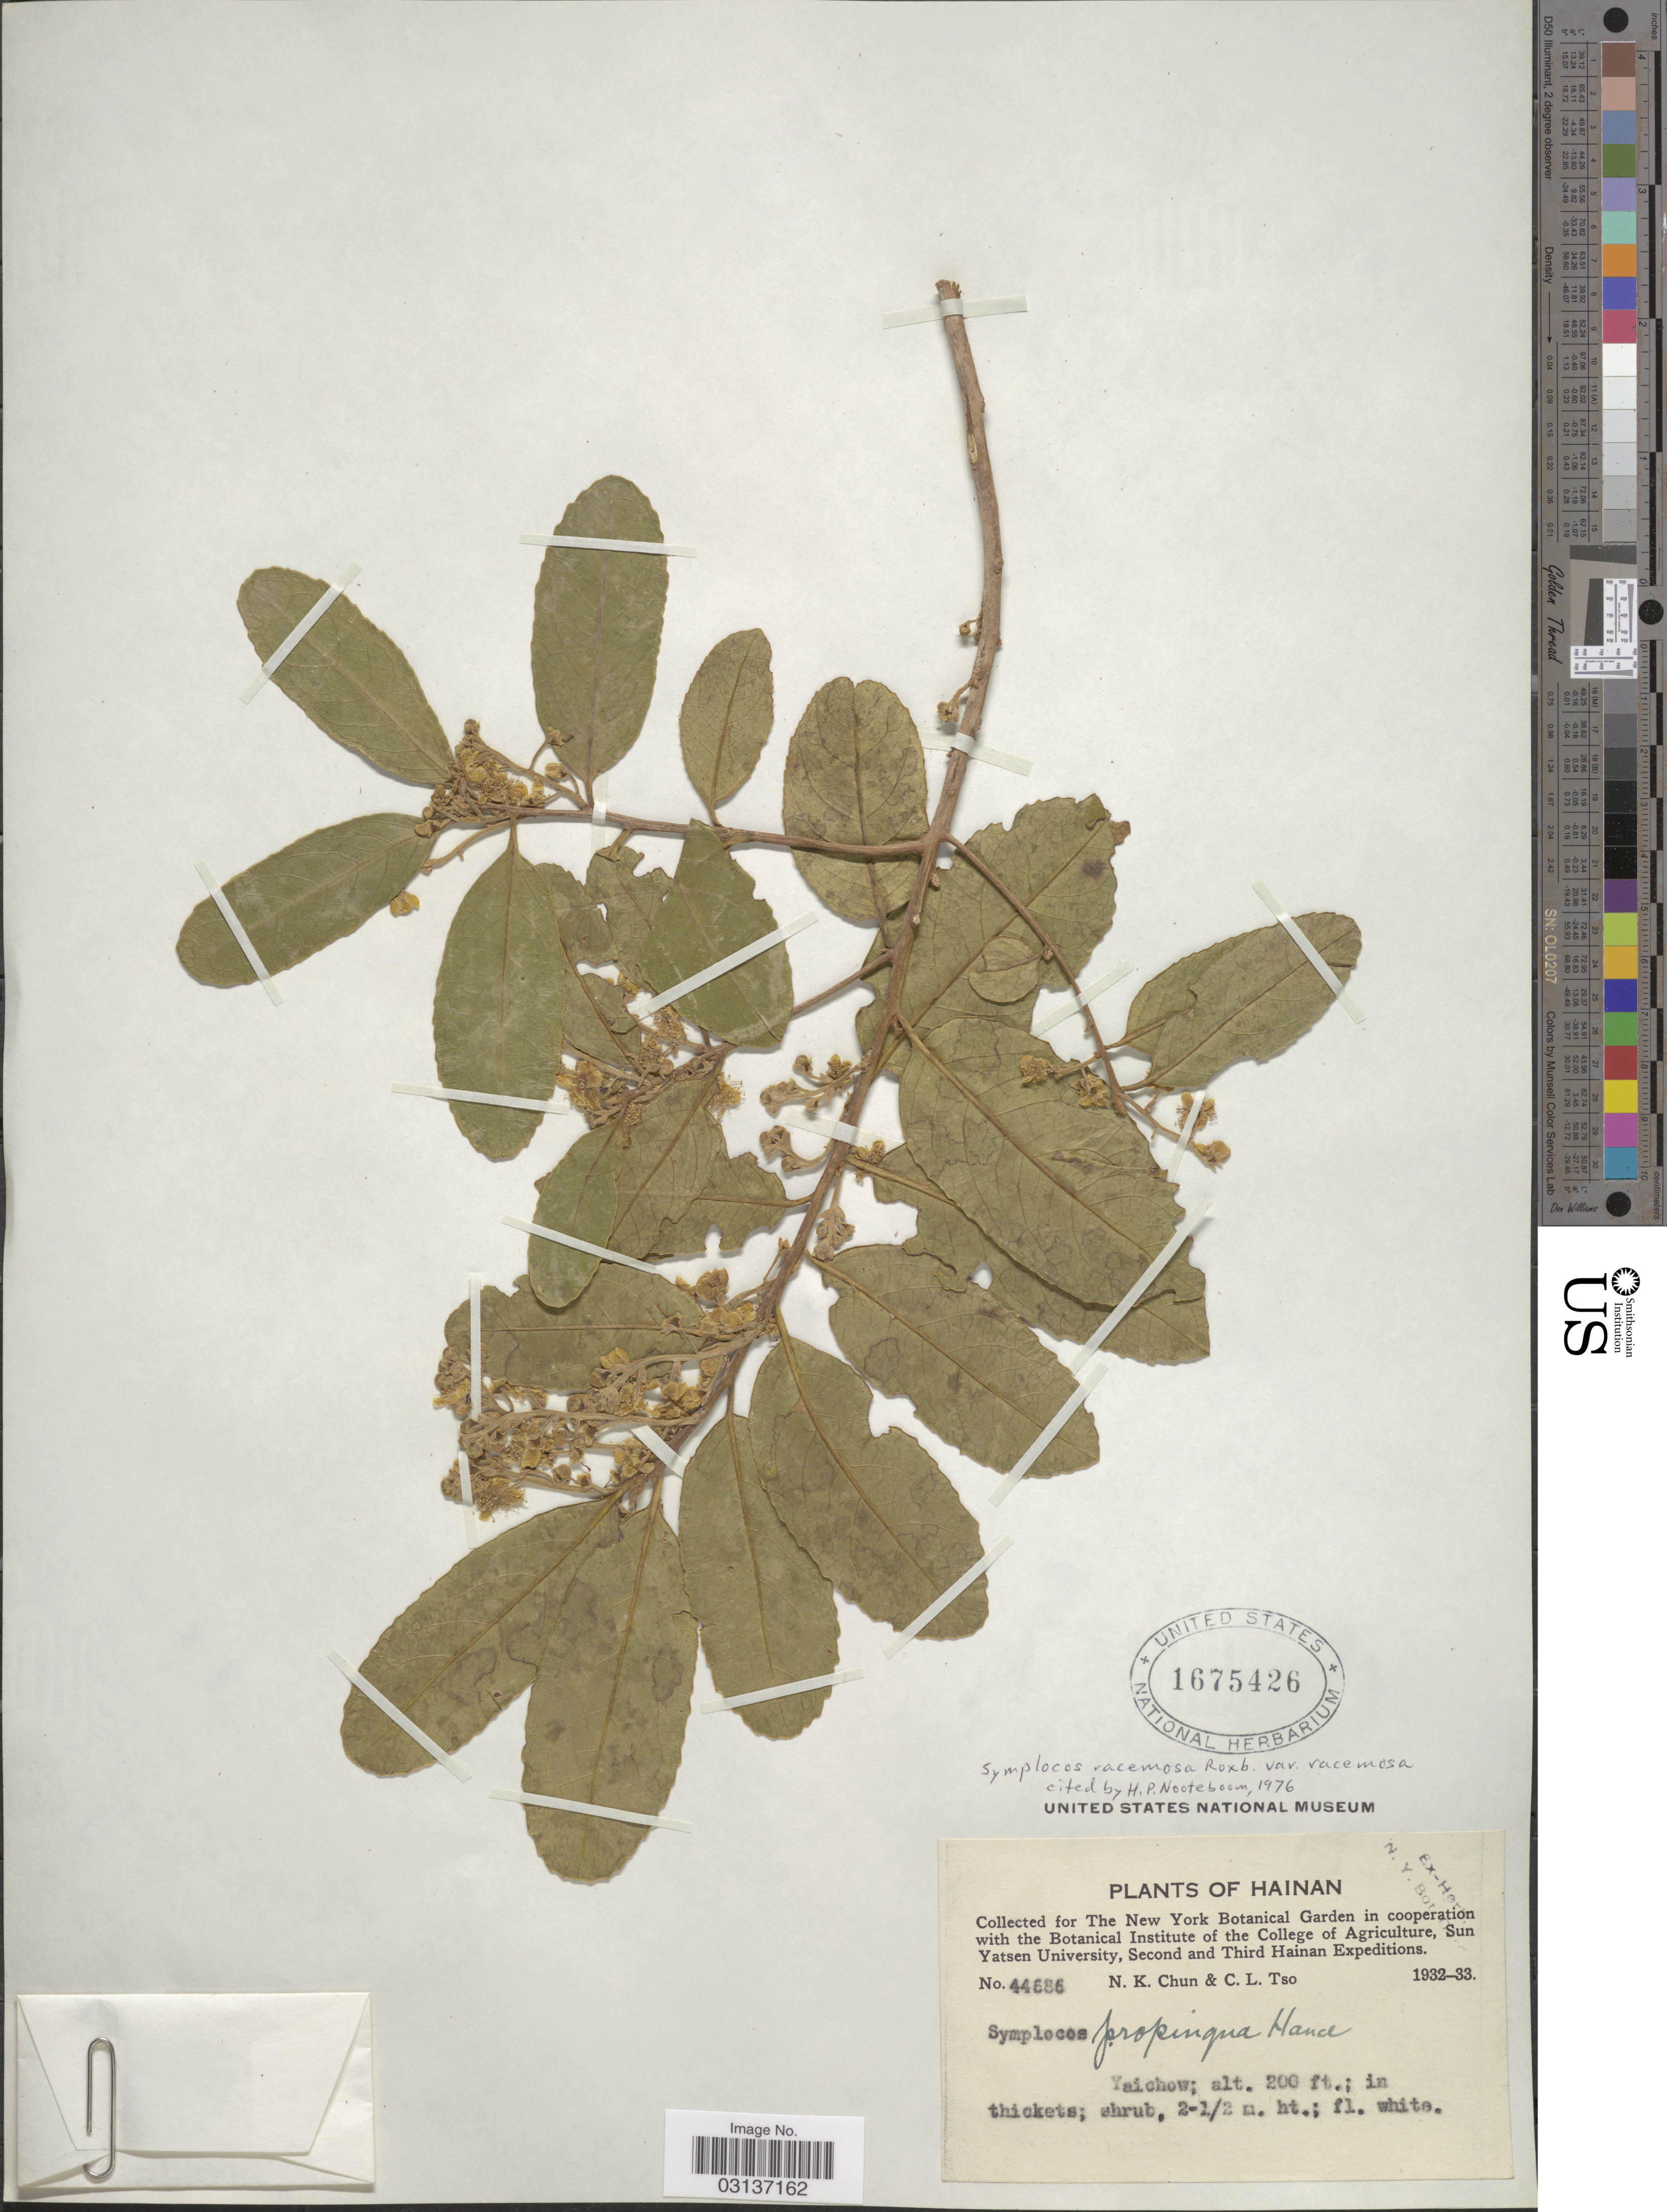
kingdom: Plantae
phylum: Tracheophyta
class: Magnoliopsida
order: Ericales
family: Symplocaceae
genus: Symplocos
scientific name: Symplocos racemosa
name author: Roxb.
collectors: N. K. Chun & C. Tso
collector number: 44686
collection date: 1932/1933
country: China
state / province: Hainan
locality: Yaichow.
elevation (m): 61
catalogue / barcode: US 1675426